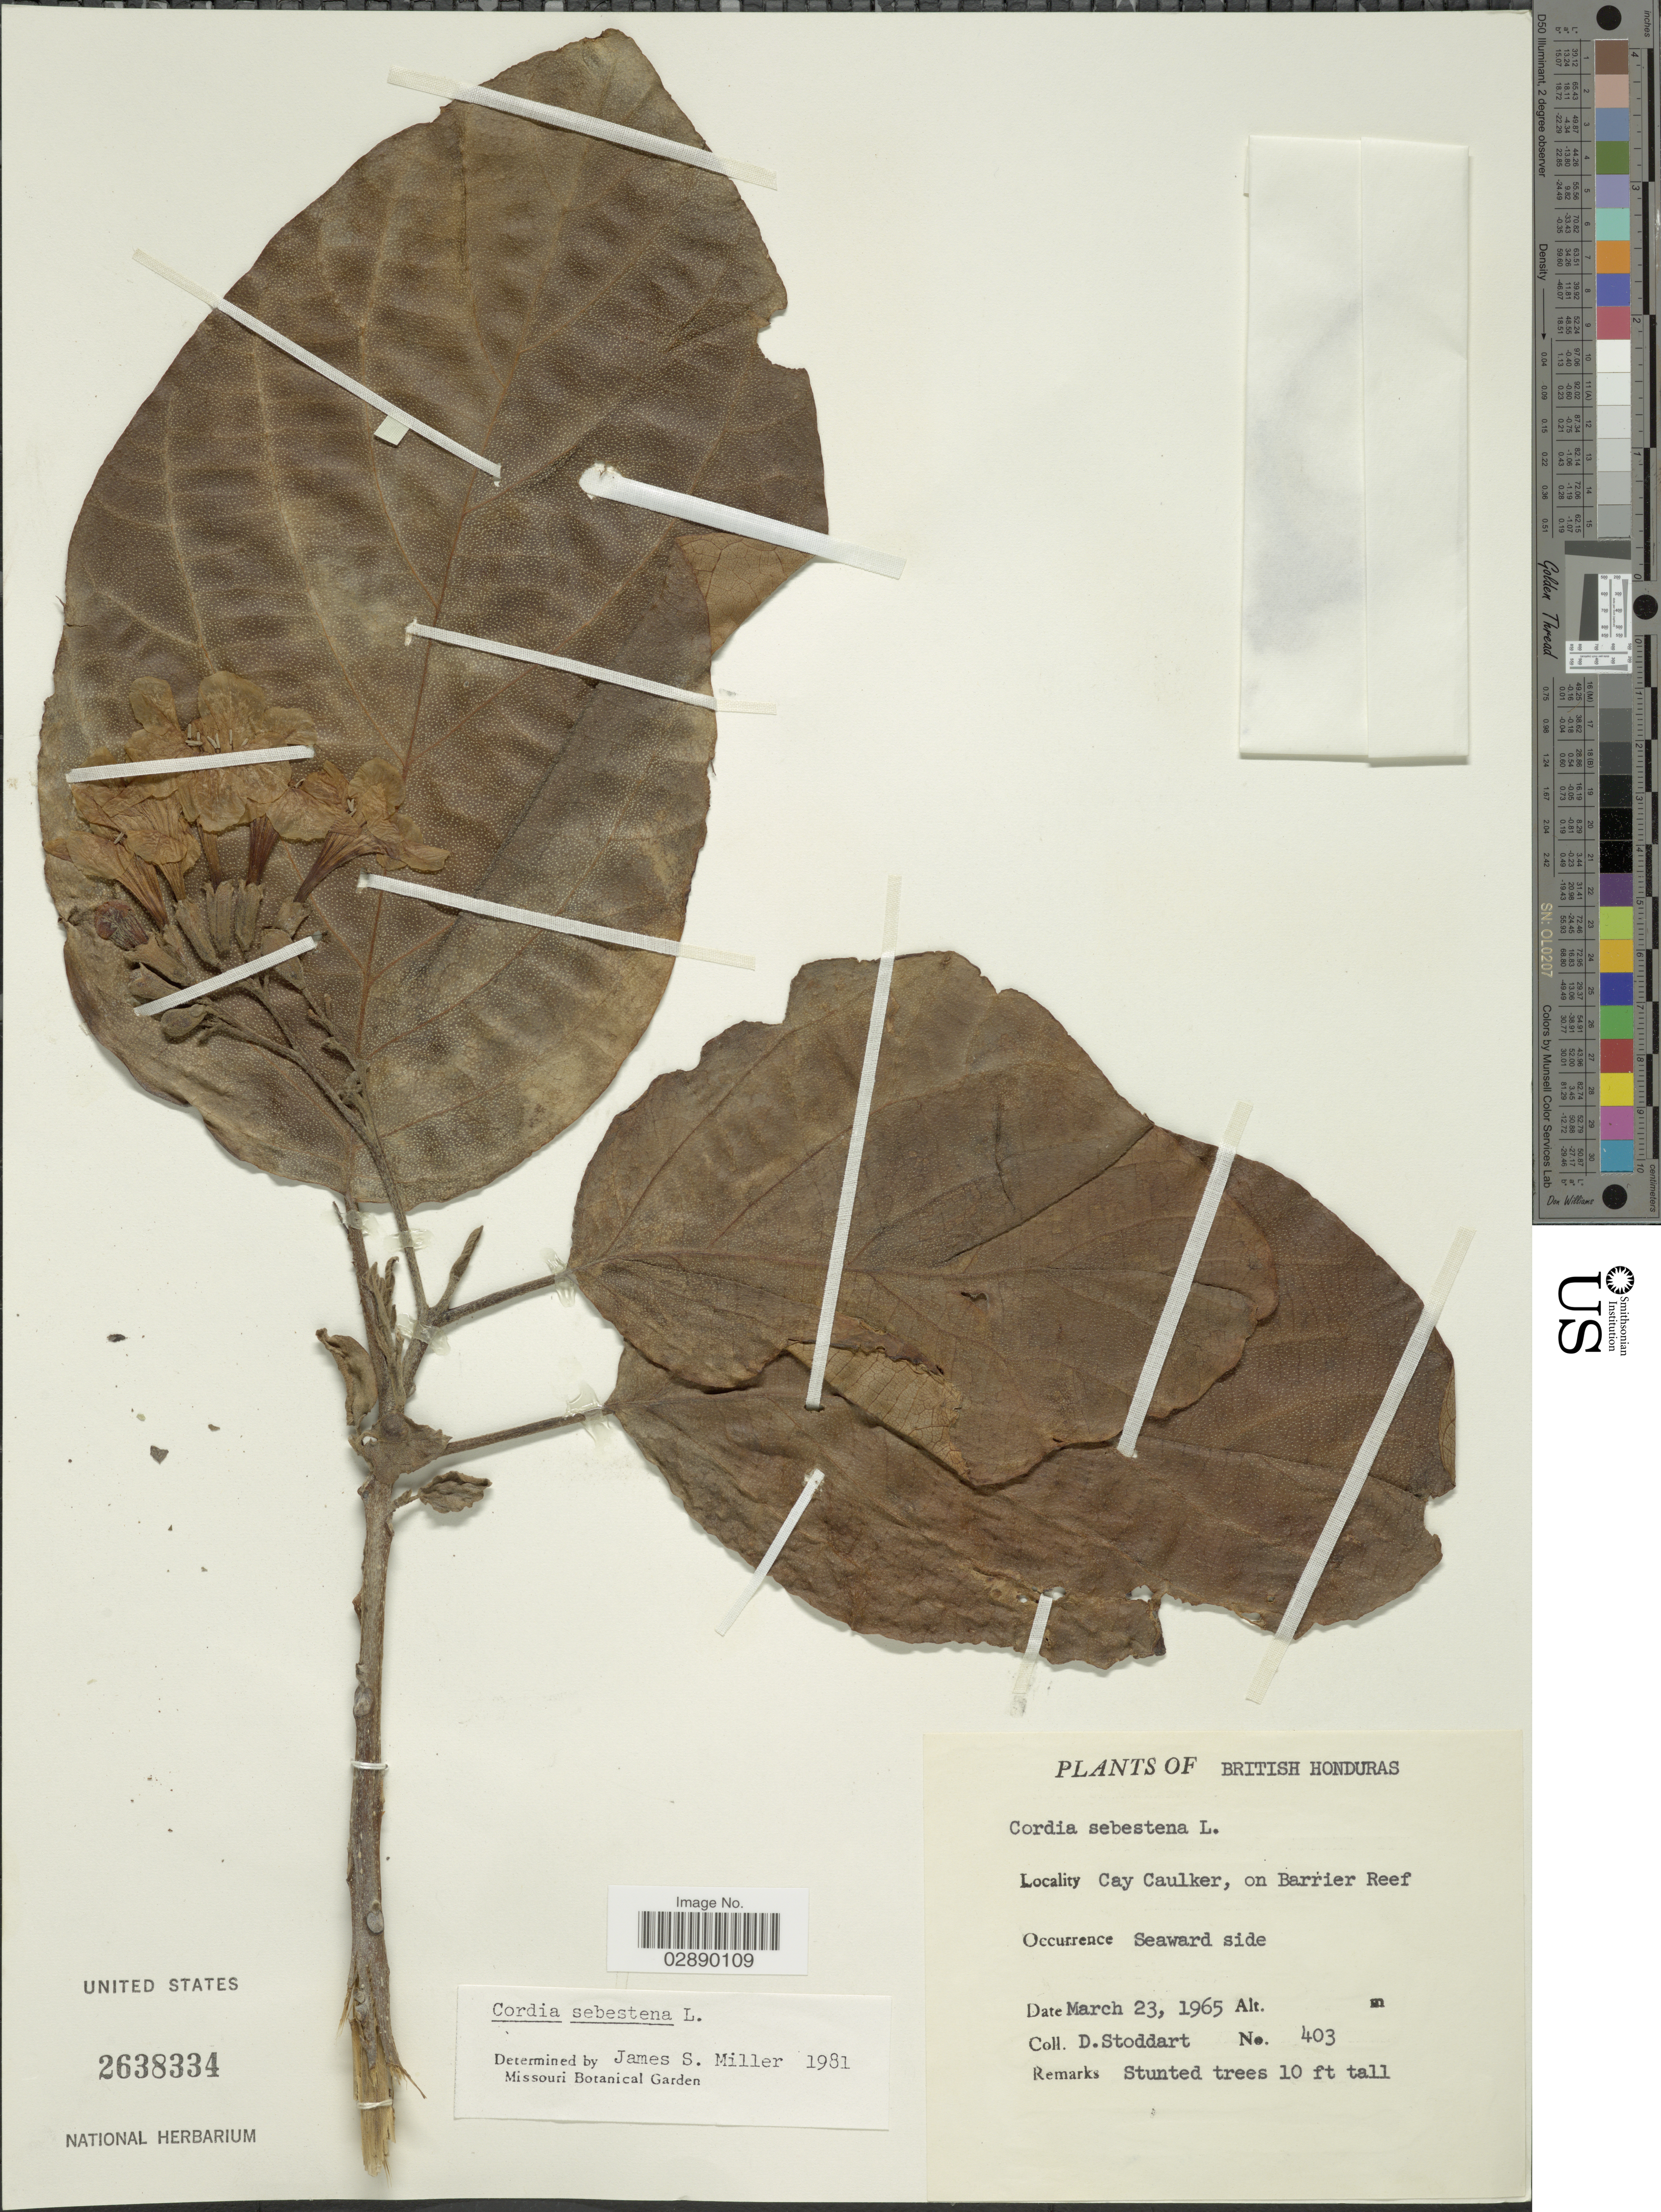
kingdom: Plantae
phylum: Tracheophyta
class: Magnoliopsida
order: Boraginales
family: Cordiaceae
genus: Cordia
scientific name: Cordia sebestena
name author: L.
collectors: D. Stoddart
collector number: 403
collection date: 1965-03-23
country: Belize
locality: British Honduras. Cay Caulker. on Barrier Reef.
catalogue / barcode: US 2638334